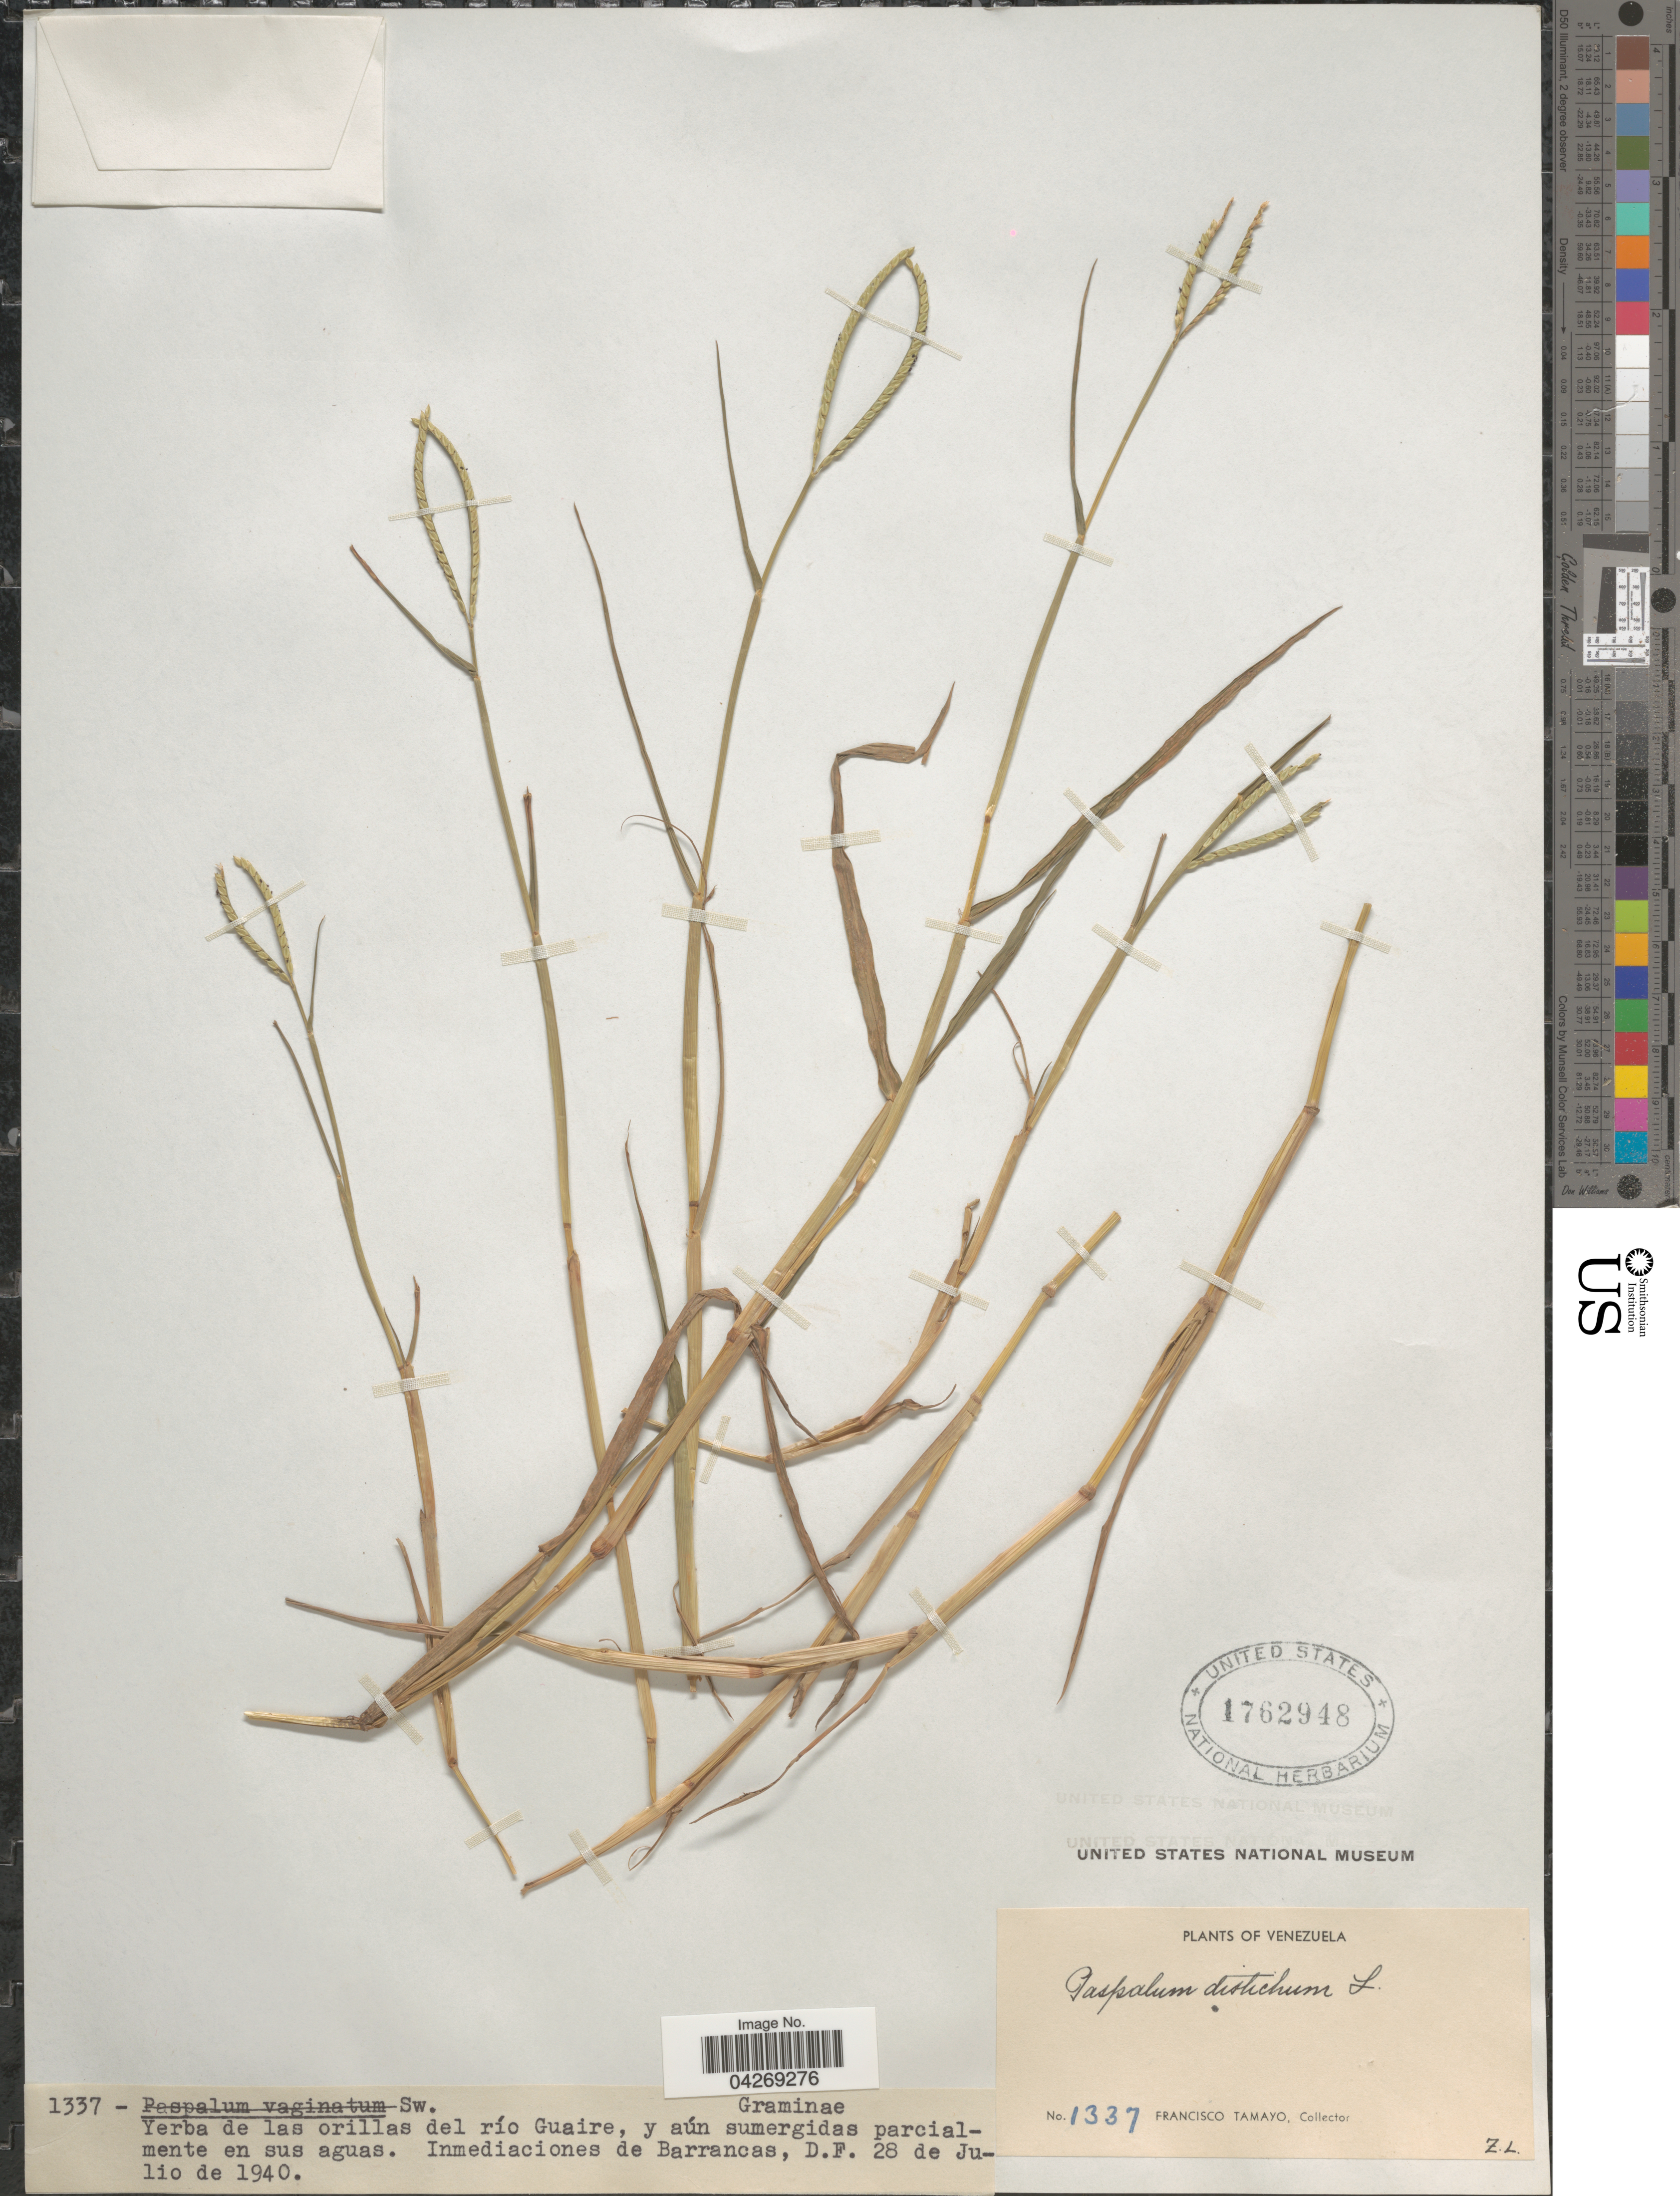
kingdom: Plantae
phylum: Tracheophyta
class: Liliopsida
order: Poales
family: Poaceae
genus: Paspalum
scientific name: Paspalum distichum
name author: L.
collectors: F. Tamayo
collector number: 1337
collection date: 1940-07-28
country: Venezuela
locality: Yerba de las orillas del río Guaire, y aún sumergidas parcialmente en sus aguas. Inmediaciones de Barrancas, D.F.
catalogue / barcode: US 1762948